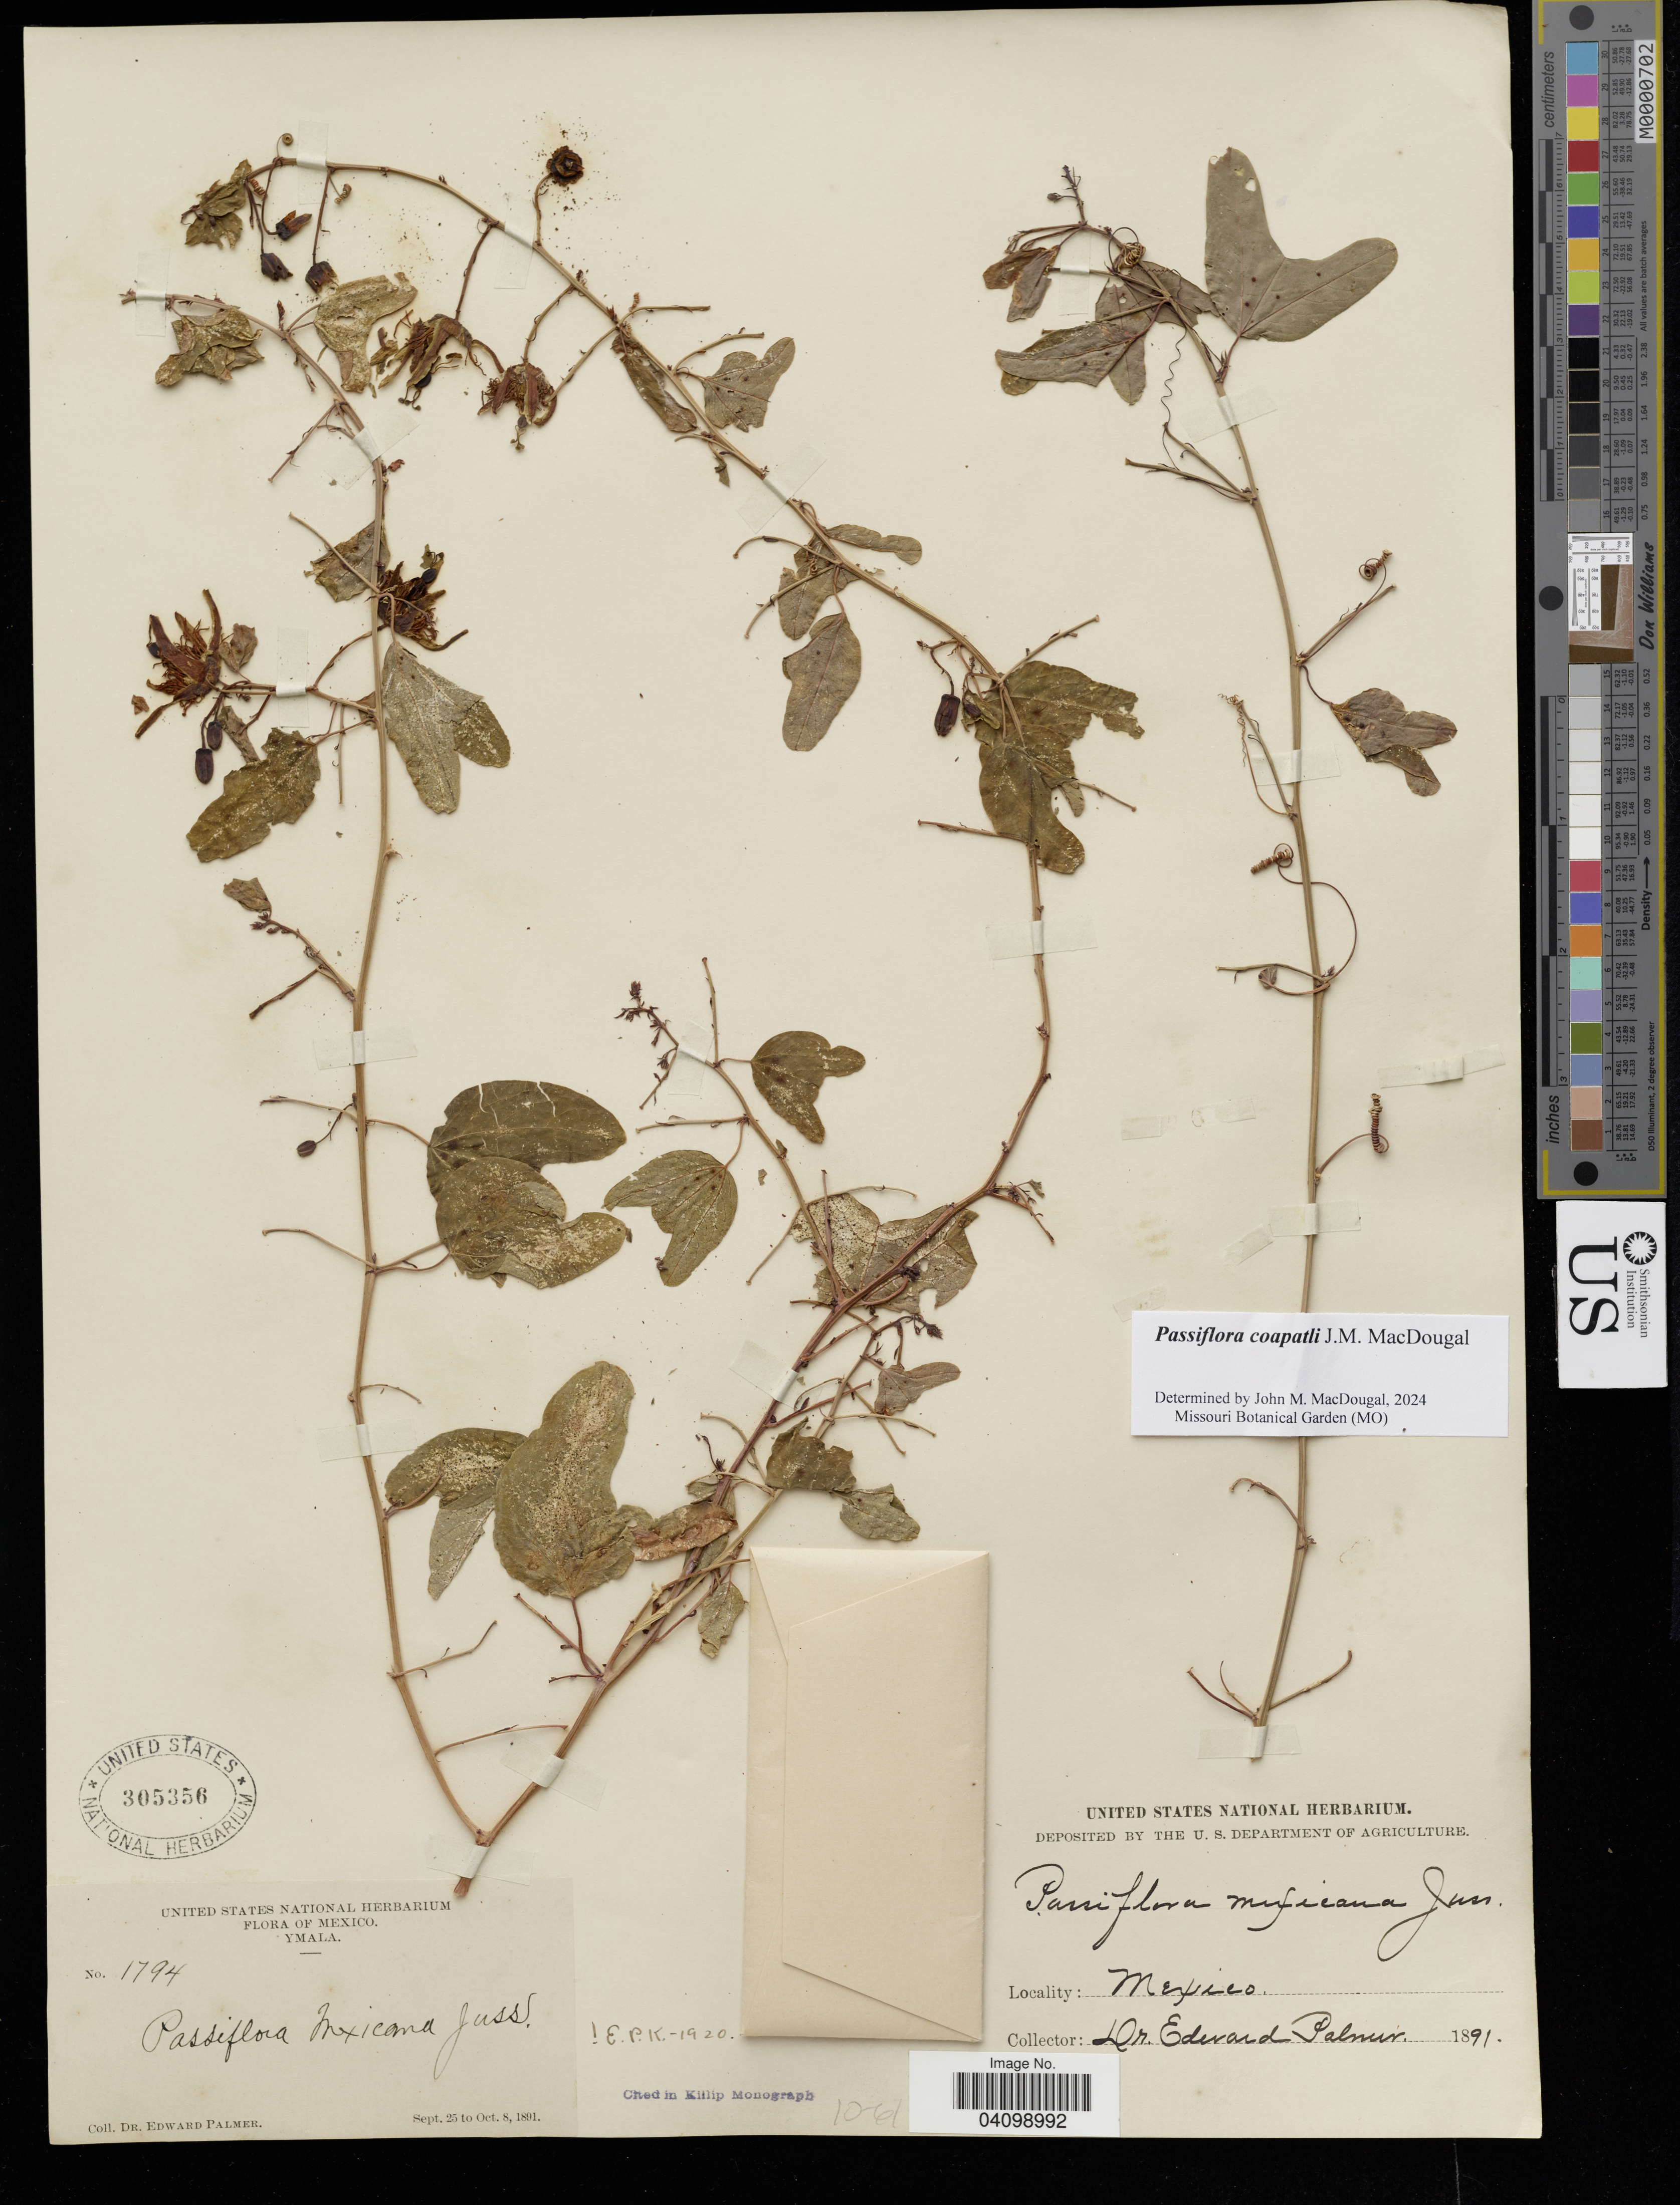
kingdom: Plantae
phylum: Tracheophyta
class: Magnoliopsida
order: Malpighiales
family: Passifloraceae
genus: Passiflora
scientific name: Passiflora coapatli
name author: J.M. MacDougal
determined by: MacDougal, John M.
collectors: E. Palmer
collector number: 1794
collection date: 1891-09-25/1891-10-08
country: Mexico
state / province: México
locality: Ymala.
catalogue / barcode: US 305356